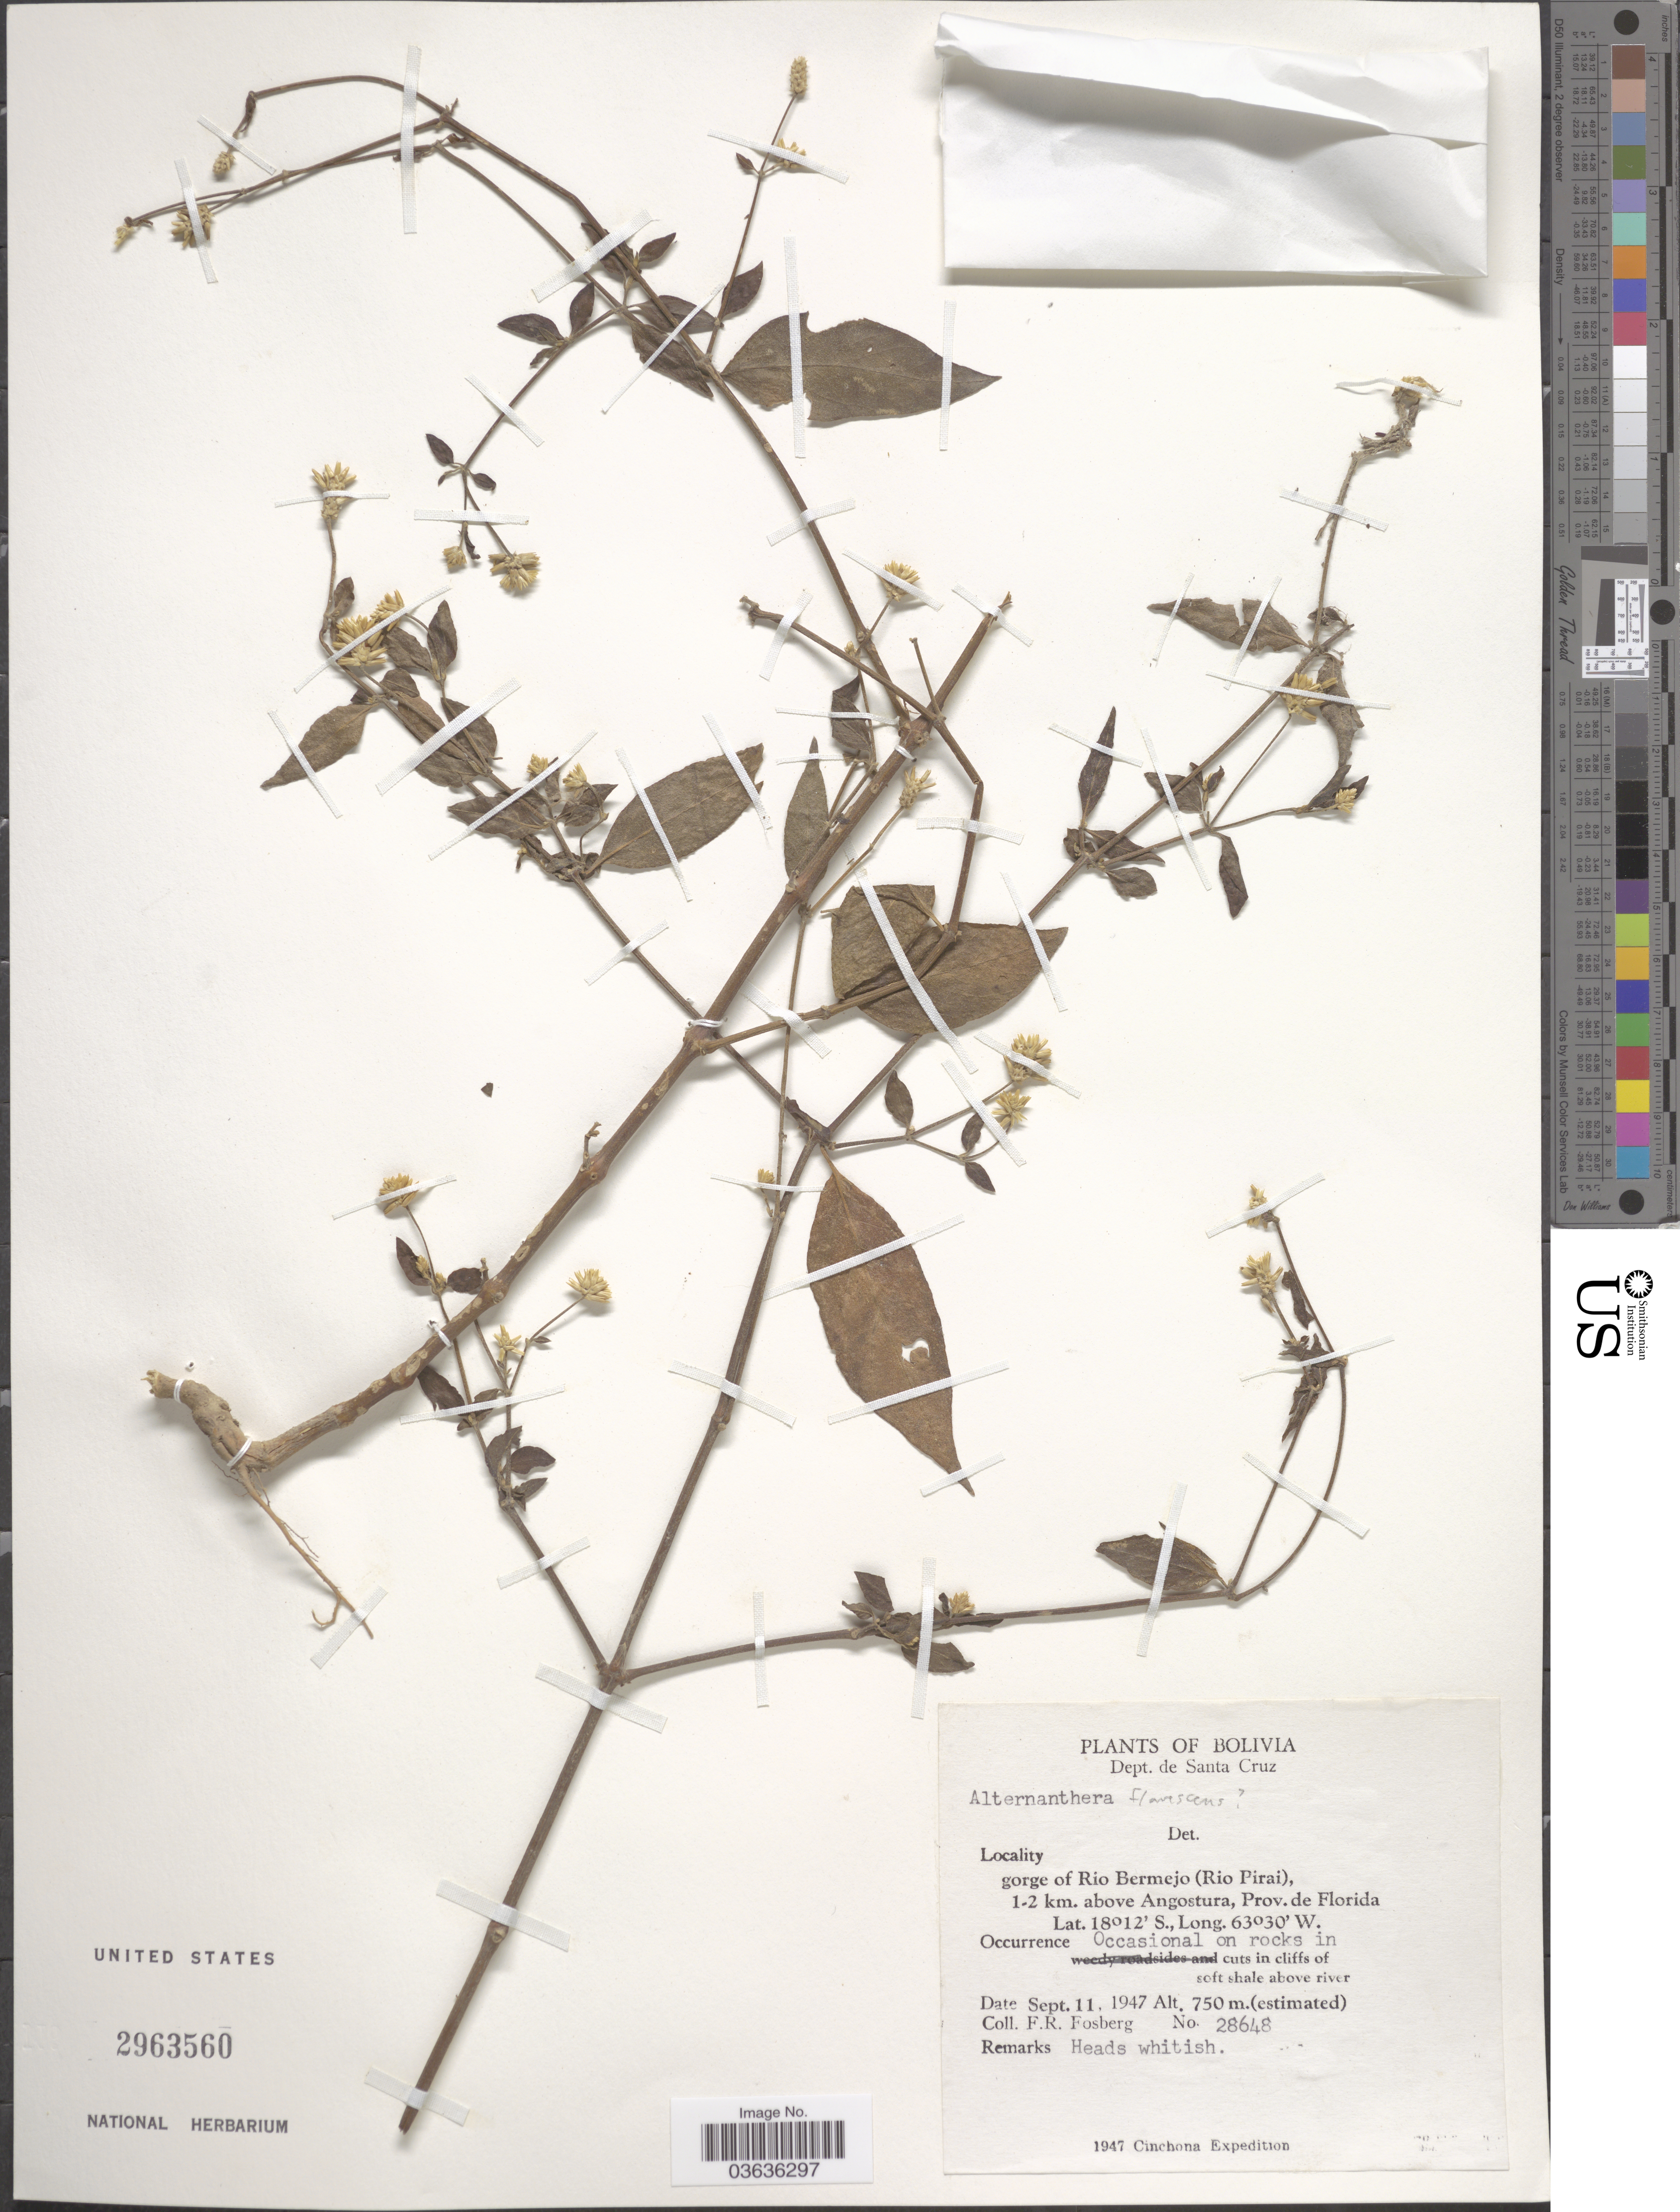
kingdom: Plantae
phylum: Tracheophyta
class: Magnoliopsida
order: Caryophyllales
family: Amaranthaceae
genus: Alternanthera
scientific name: Alternanthera flavescens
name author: Kunth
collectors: F. R. Fosberg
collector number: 28648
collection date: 1947-09-11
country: Bolivia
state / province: Santa Cruz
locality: Dept. de Santa Cruz. Gorge of Rio Bermejo (Rio Pirai), 1-2 km. above Angostura, Prov. de Florida.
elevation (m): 750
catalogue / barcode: US 2963560